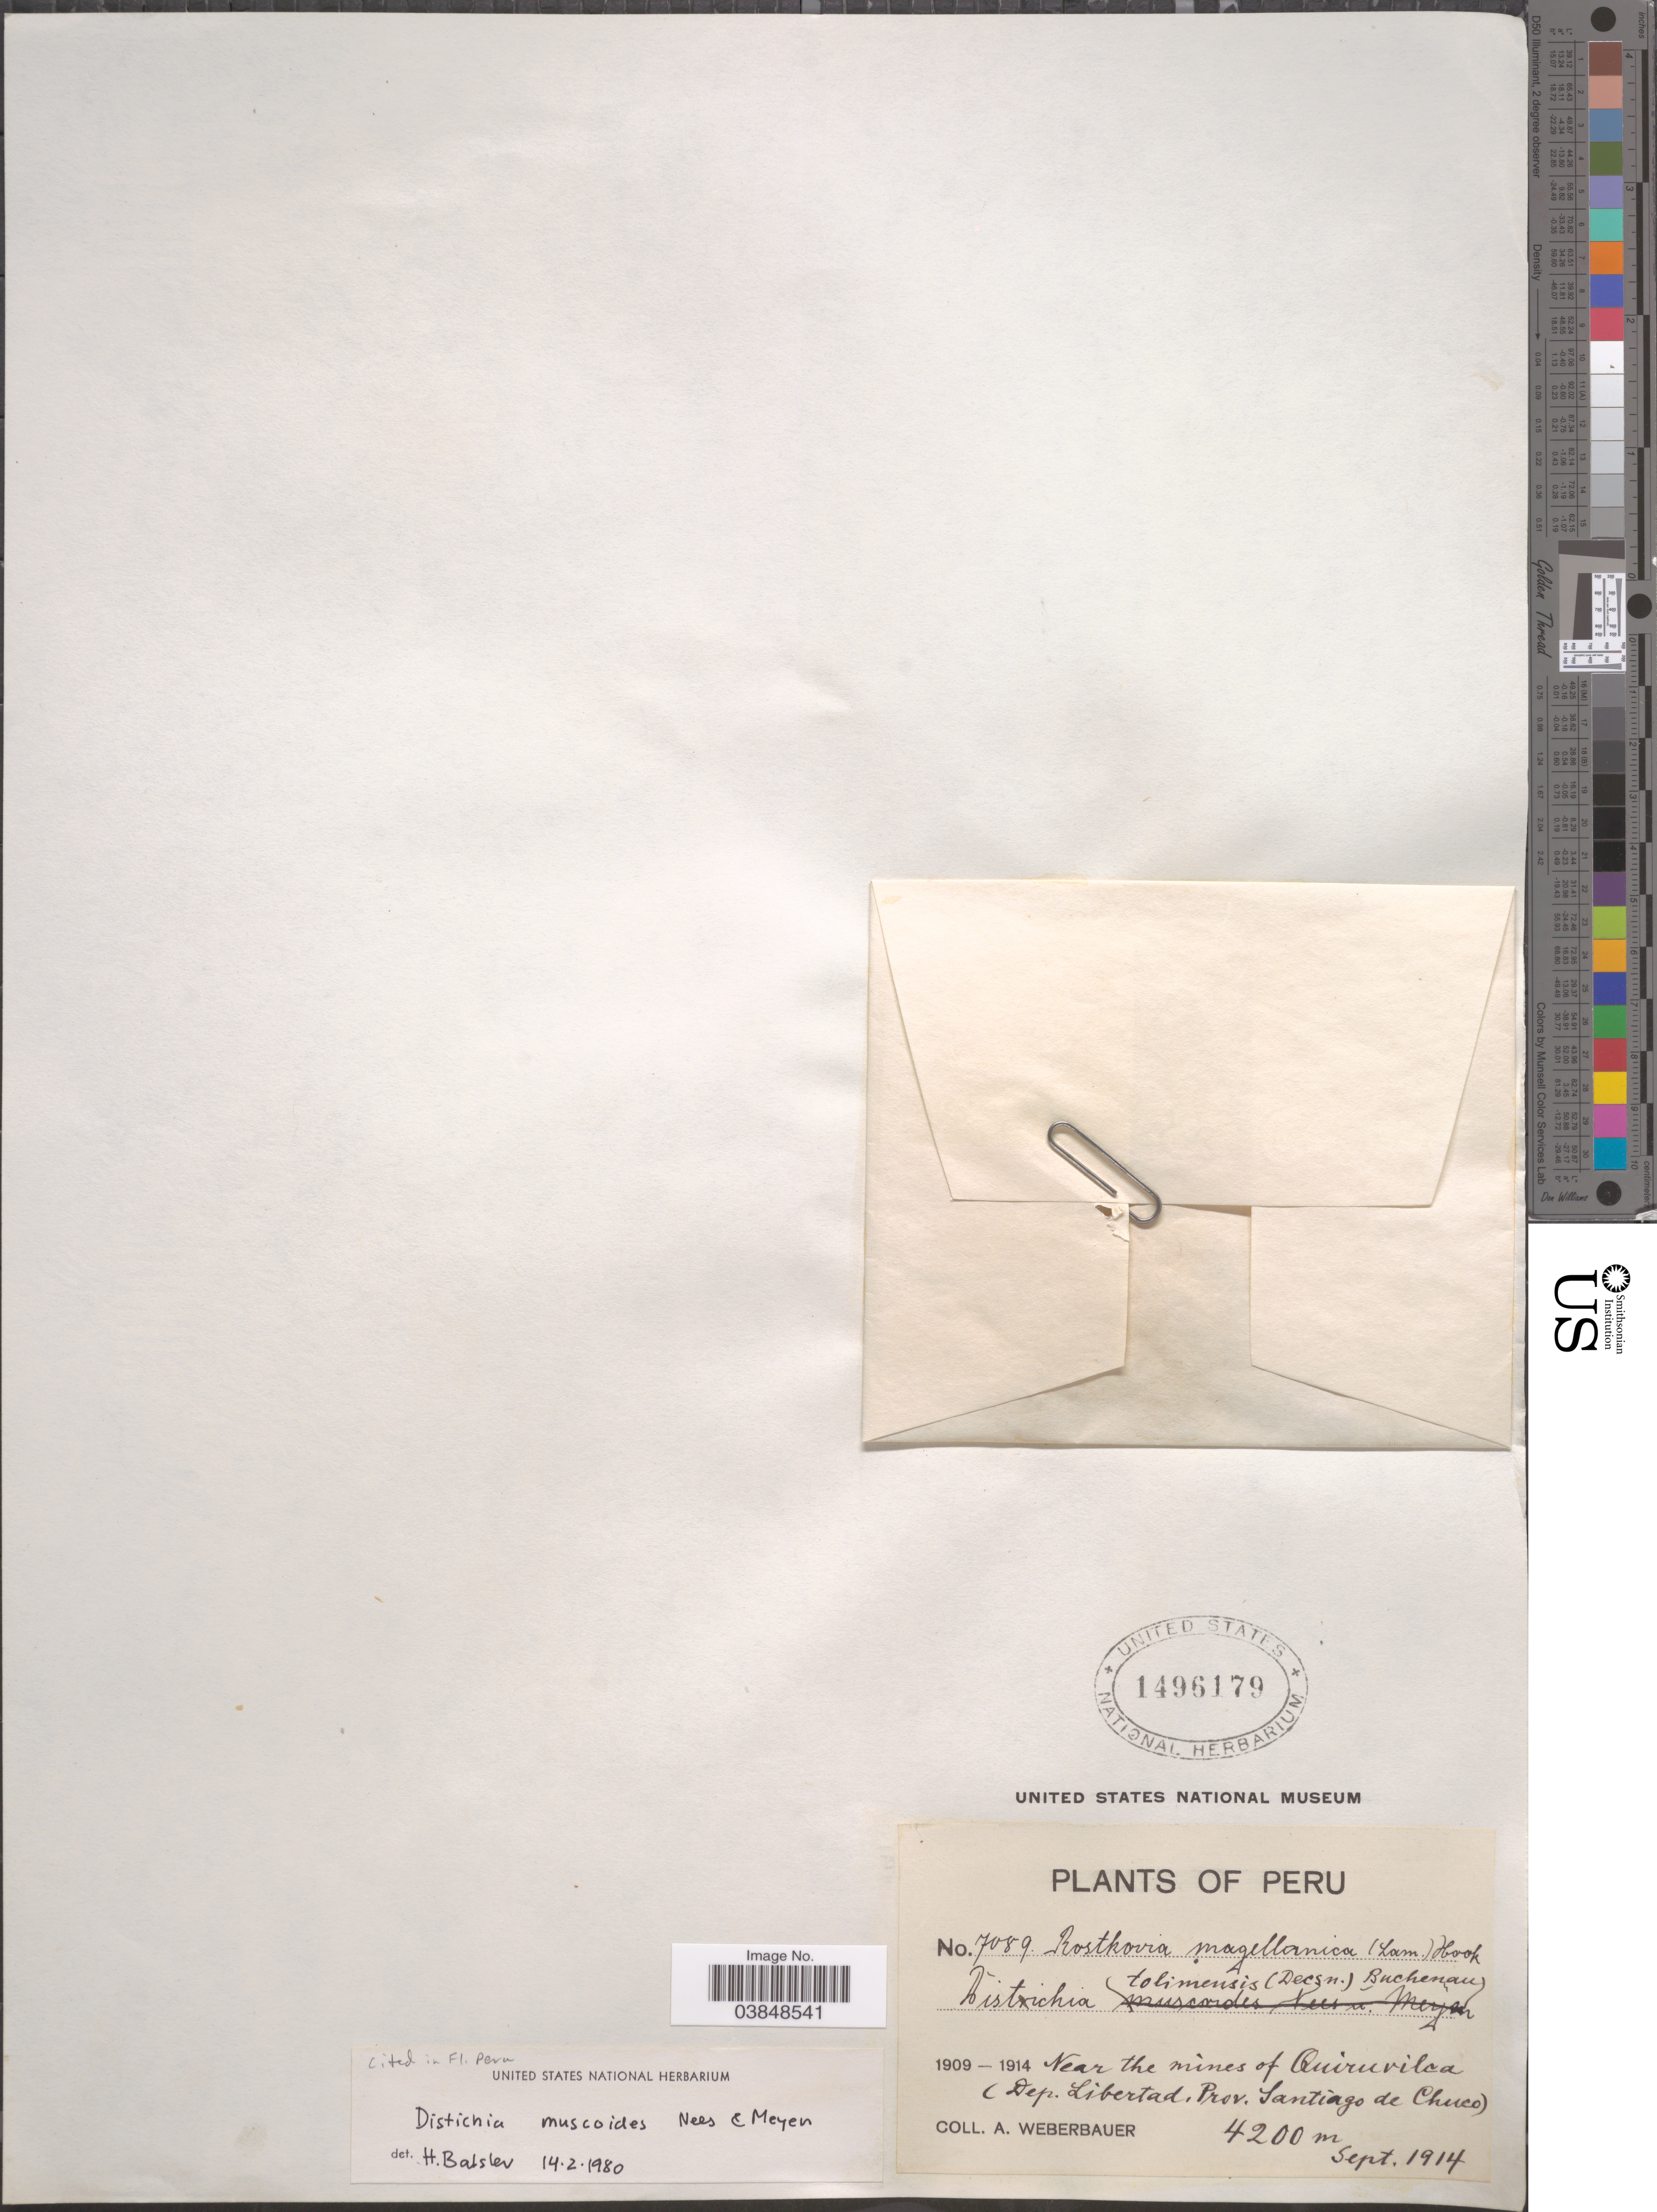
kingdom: Plantae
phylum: Tracheophyta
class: Liliopsida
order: Poales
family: Juncaceae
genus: Distichia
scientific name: Distichia muscoides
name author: Nees & Meyen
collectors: A. Weberbauer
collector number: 7089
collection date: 1914-09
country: Peru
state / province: La Libertad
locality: Near the mines of Quiruvilca (Dep. Libertad, Prov. Santiago de Chuco).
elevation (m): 4200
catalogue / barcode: US 1496179